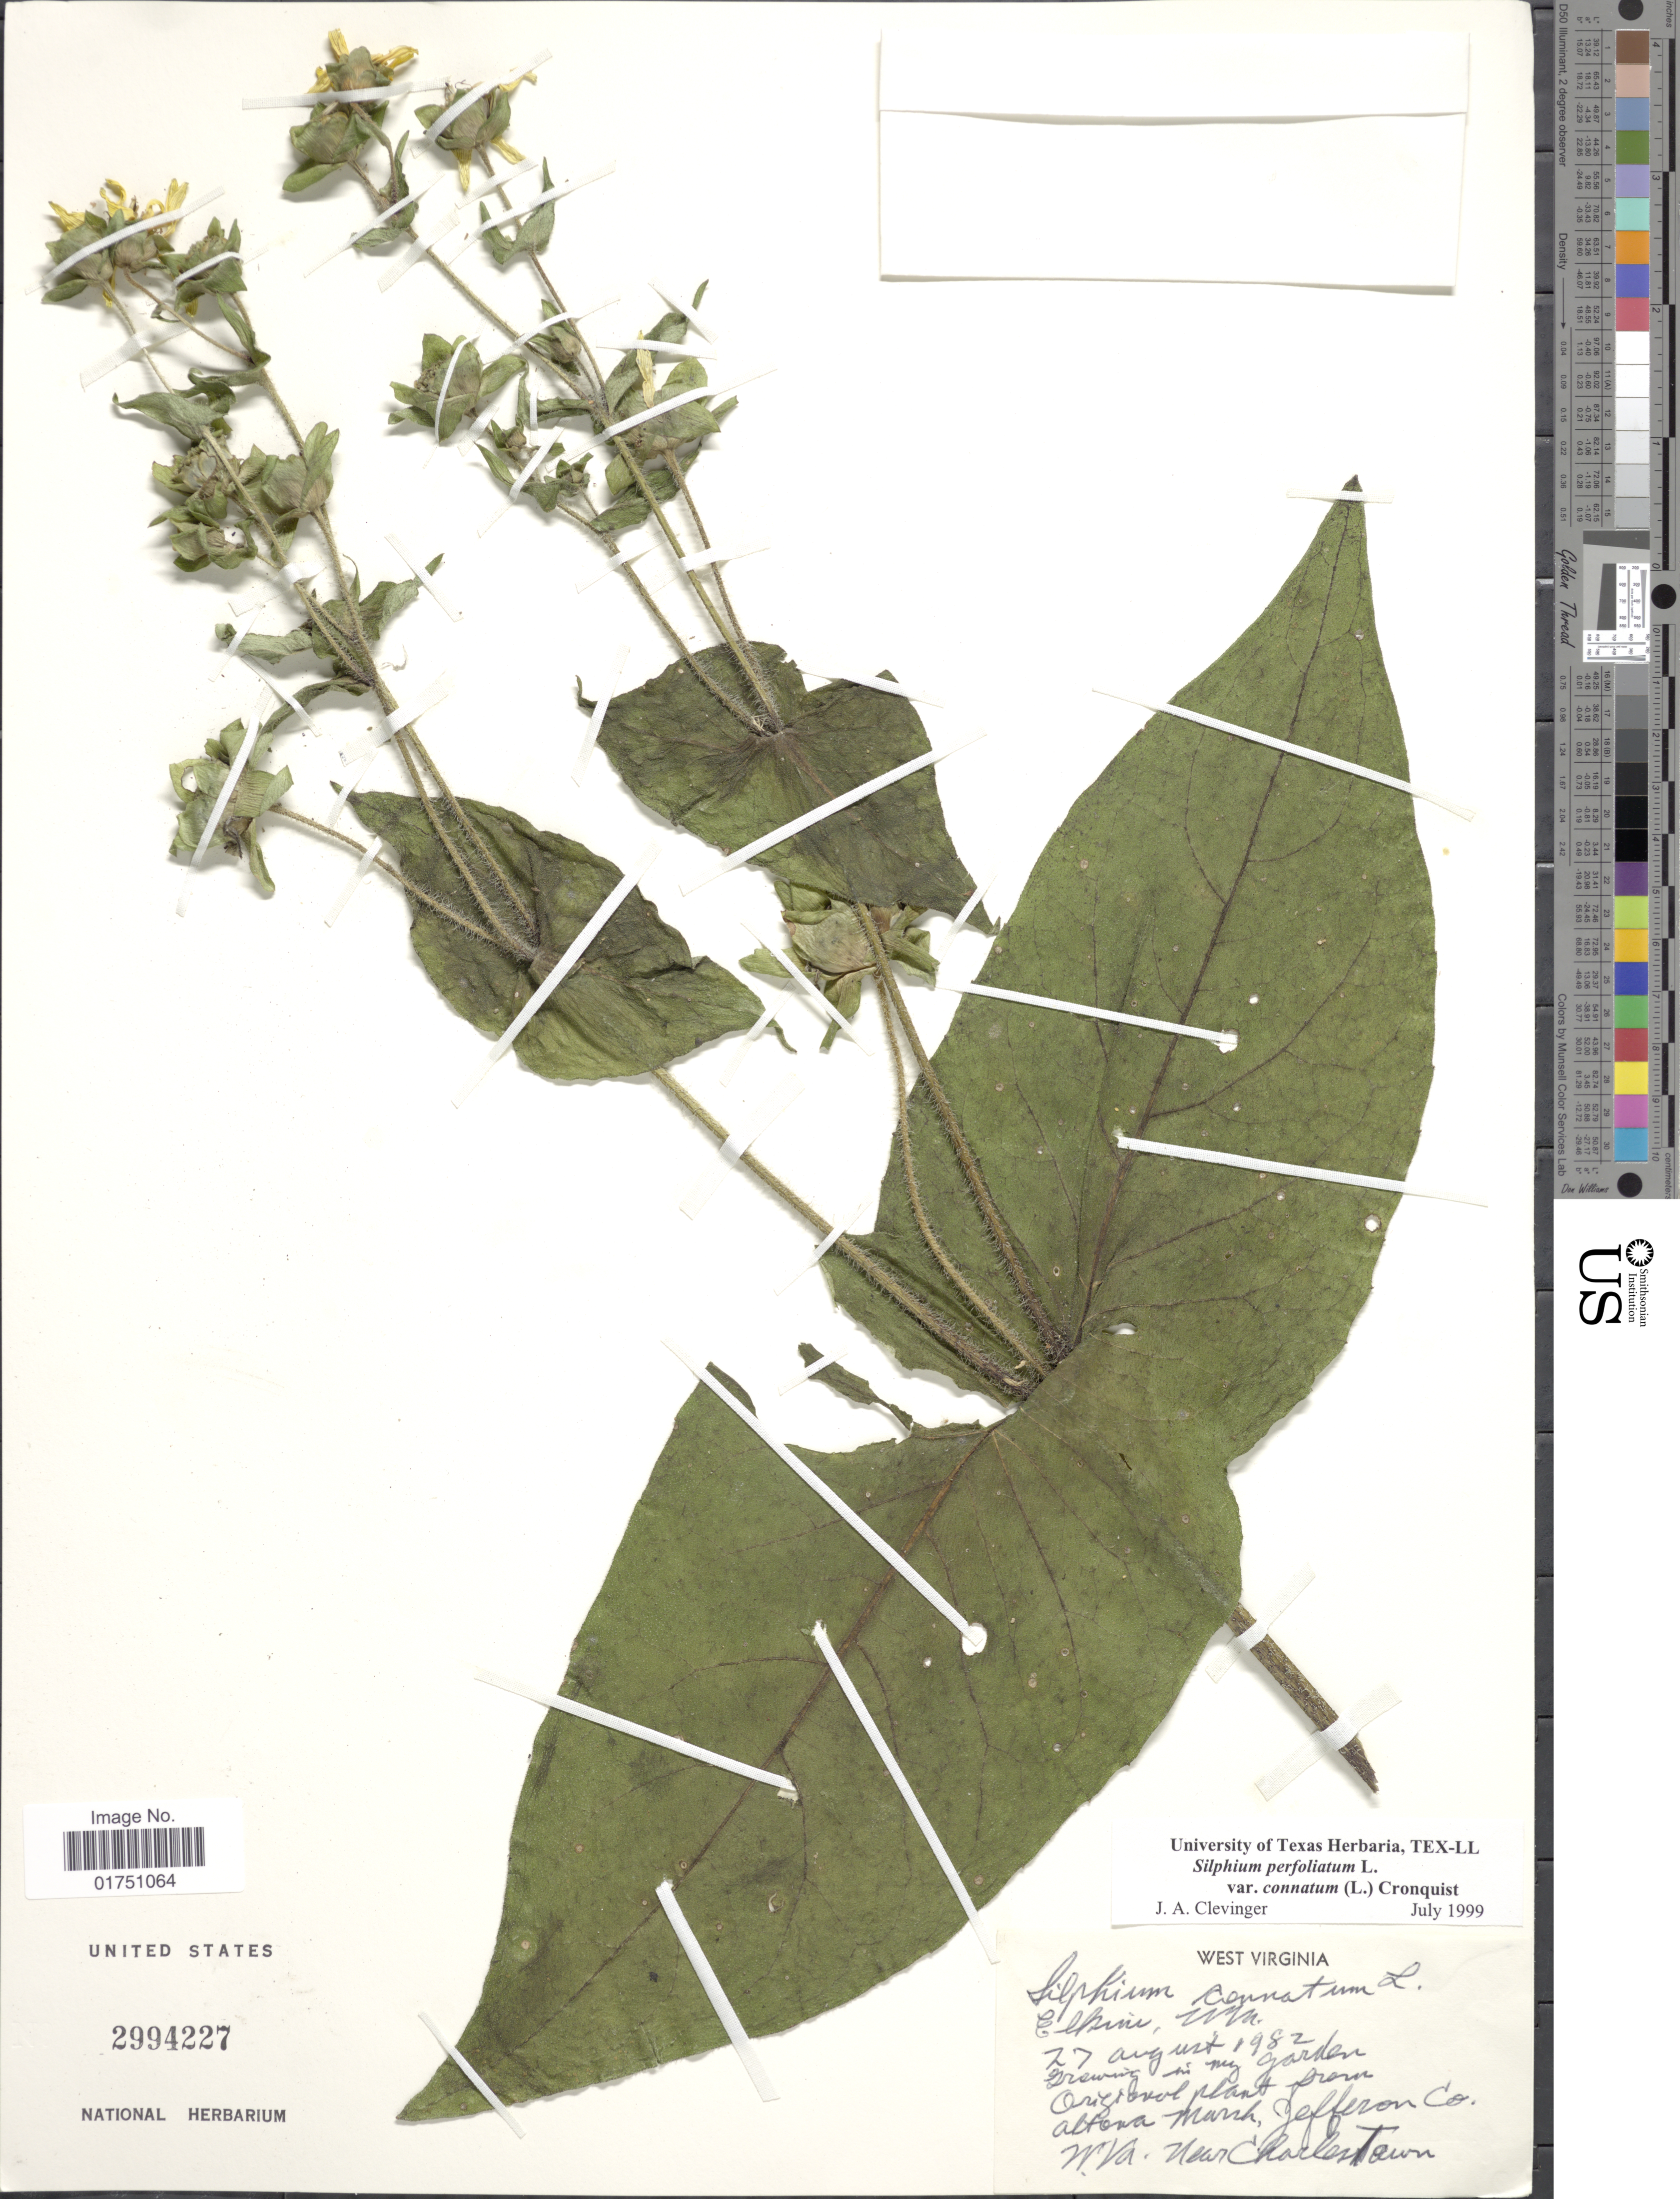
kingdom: Plantae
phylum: Tracheophyta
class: Magnoliopsida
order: Asterales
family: Asteraceae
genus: Silphium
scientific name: Silphium perfoliatum var. connatum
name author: (L.) Cronq.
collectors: Elkins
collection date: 1982-08-27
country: United States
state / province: West Virginia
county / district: Jefferson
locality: Jefferson Co. W. Va. near Charlestown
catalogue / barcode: US 2994227